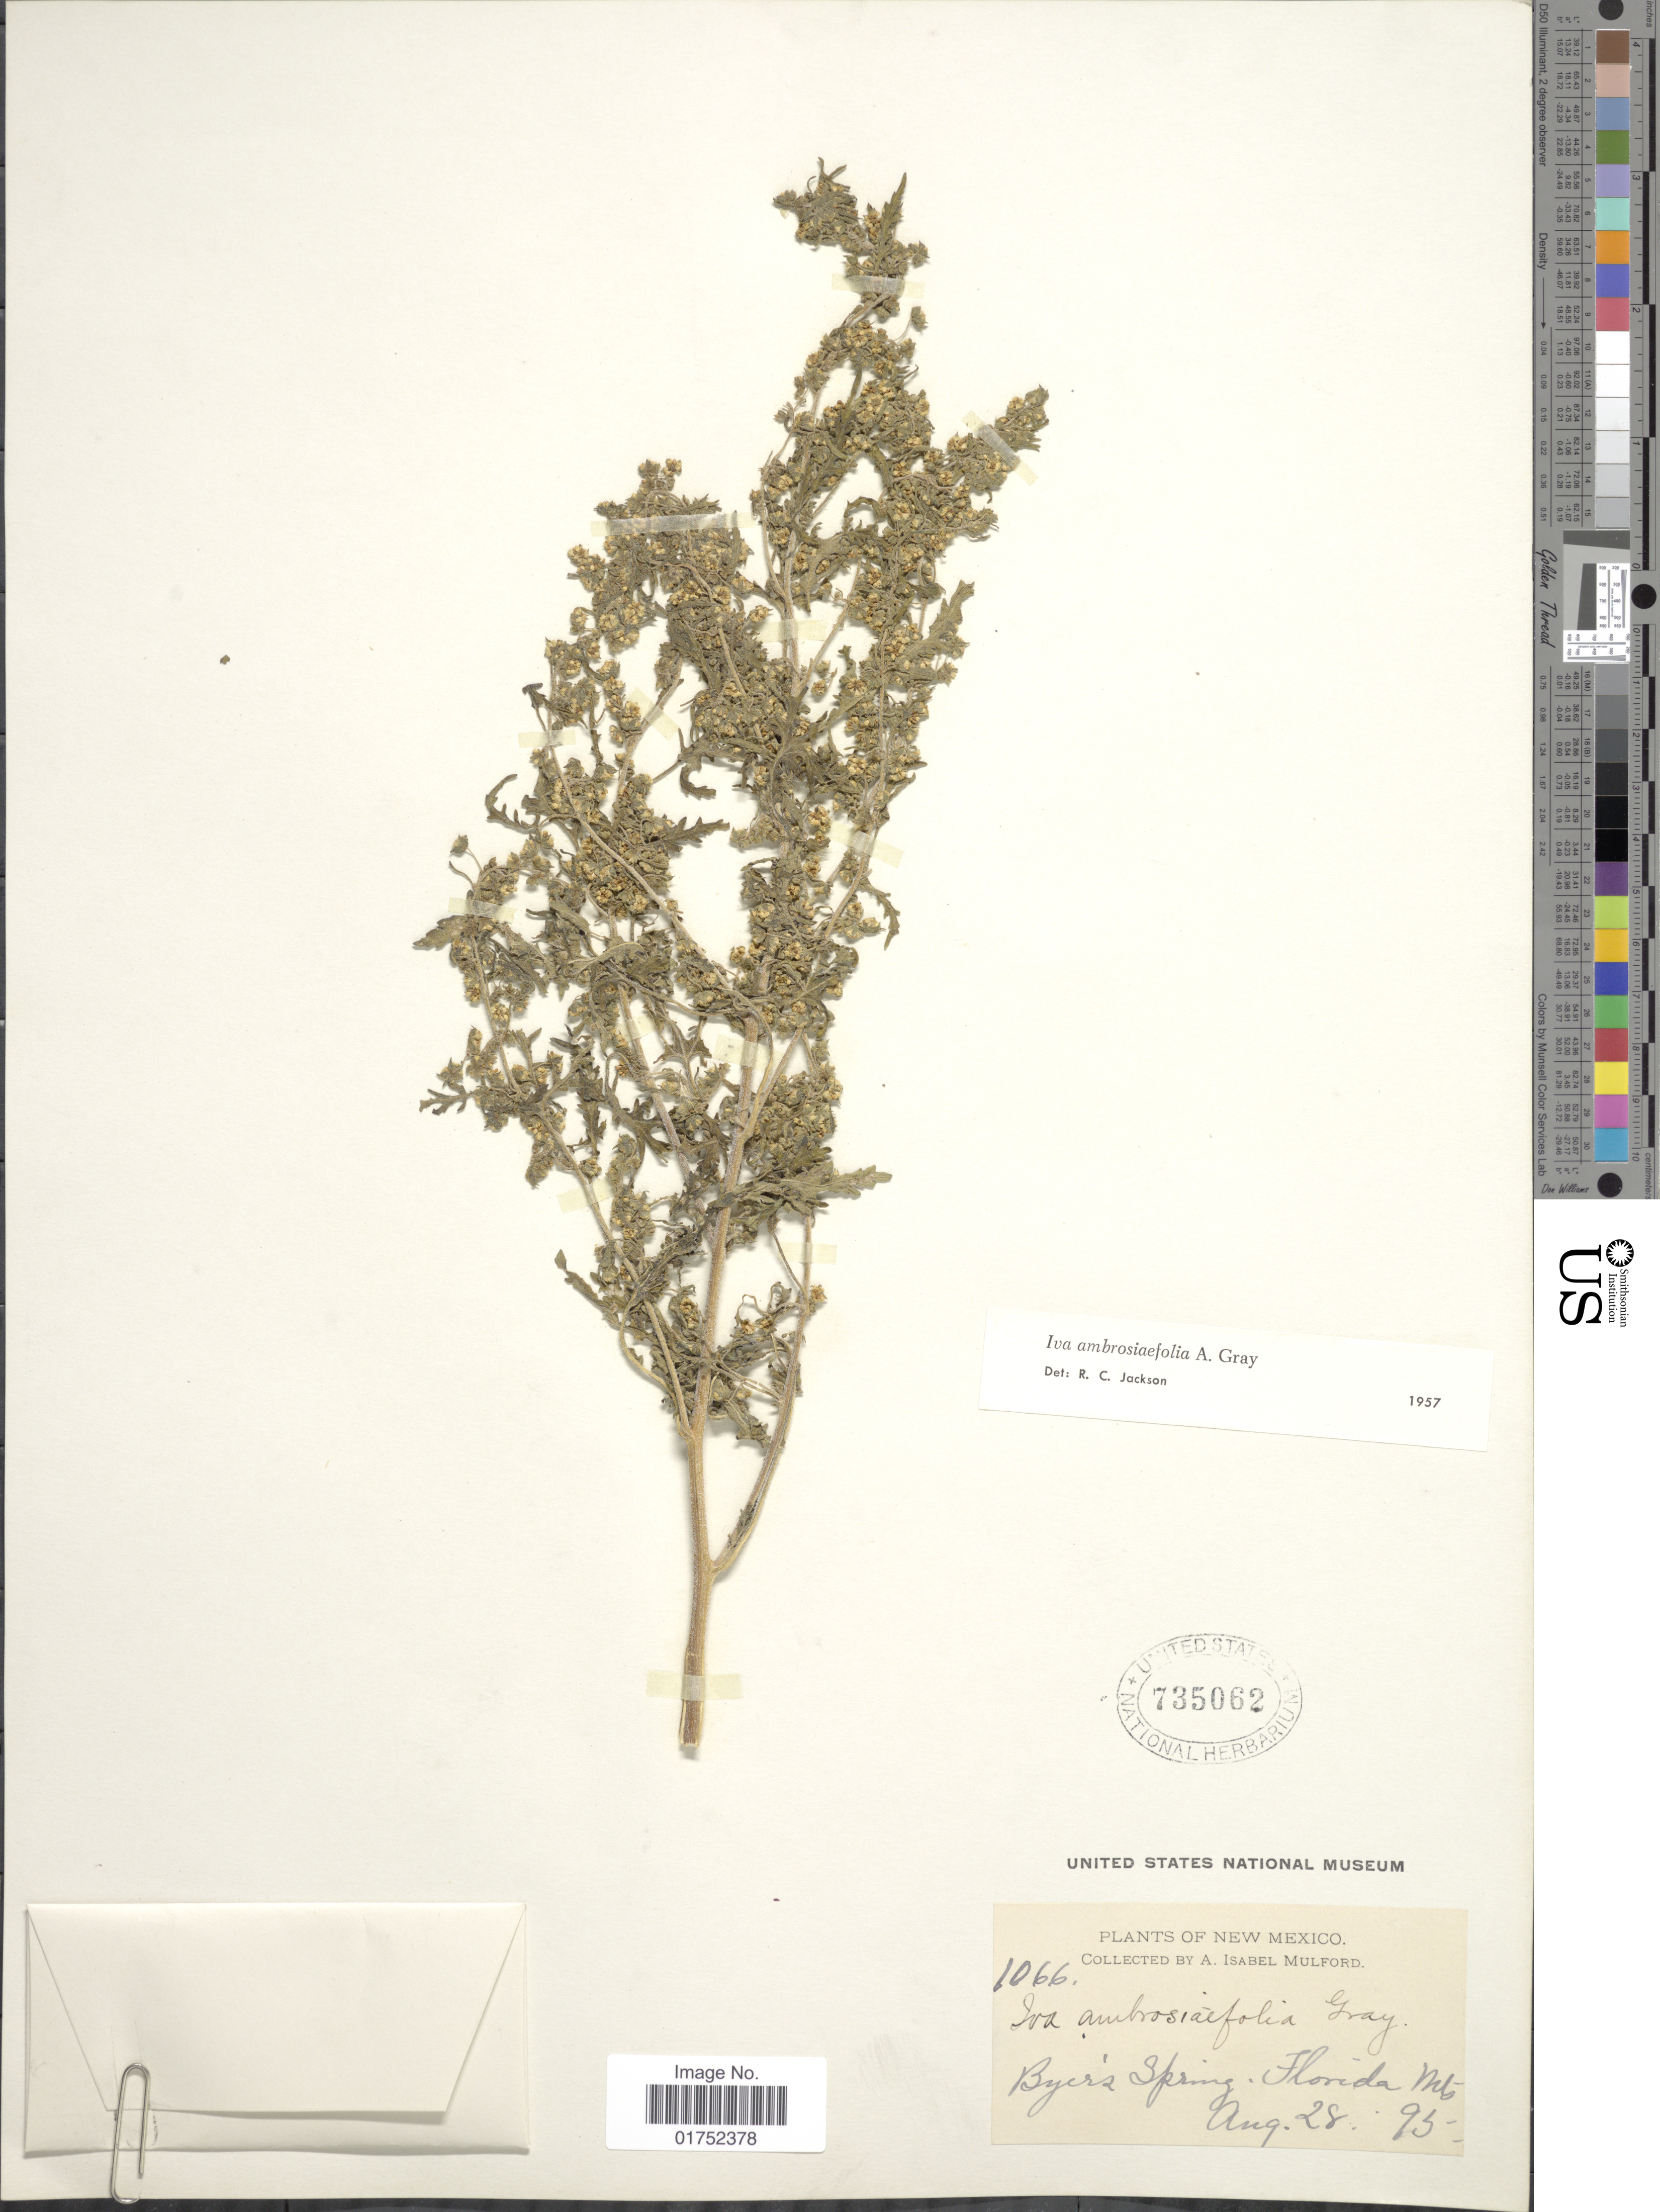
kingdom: Plantae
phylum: Tracheophyta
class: Magnoliopsida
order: Asterales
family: Asteraceae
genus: Iva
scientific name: Iva ambrosiifolia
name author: (A. Gray) A. Gray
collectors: A. Mulford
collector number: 1066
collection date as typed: Transcribed d/m/y: 28/8/95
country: United States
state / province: New Mexico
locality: Byer's Spring, Florida Mts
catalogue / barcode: US 735062